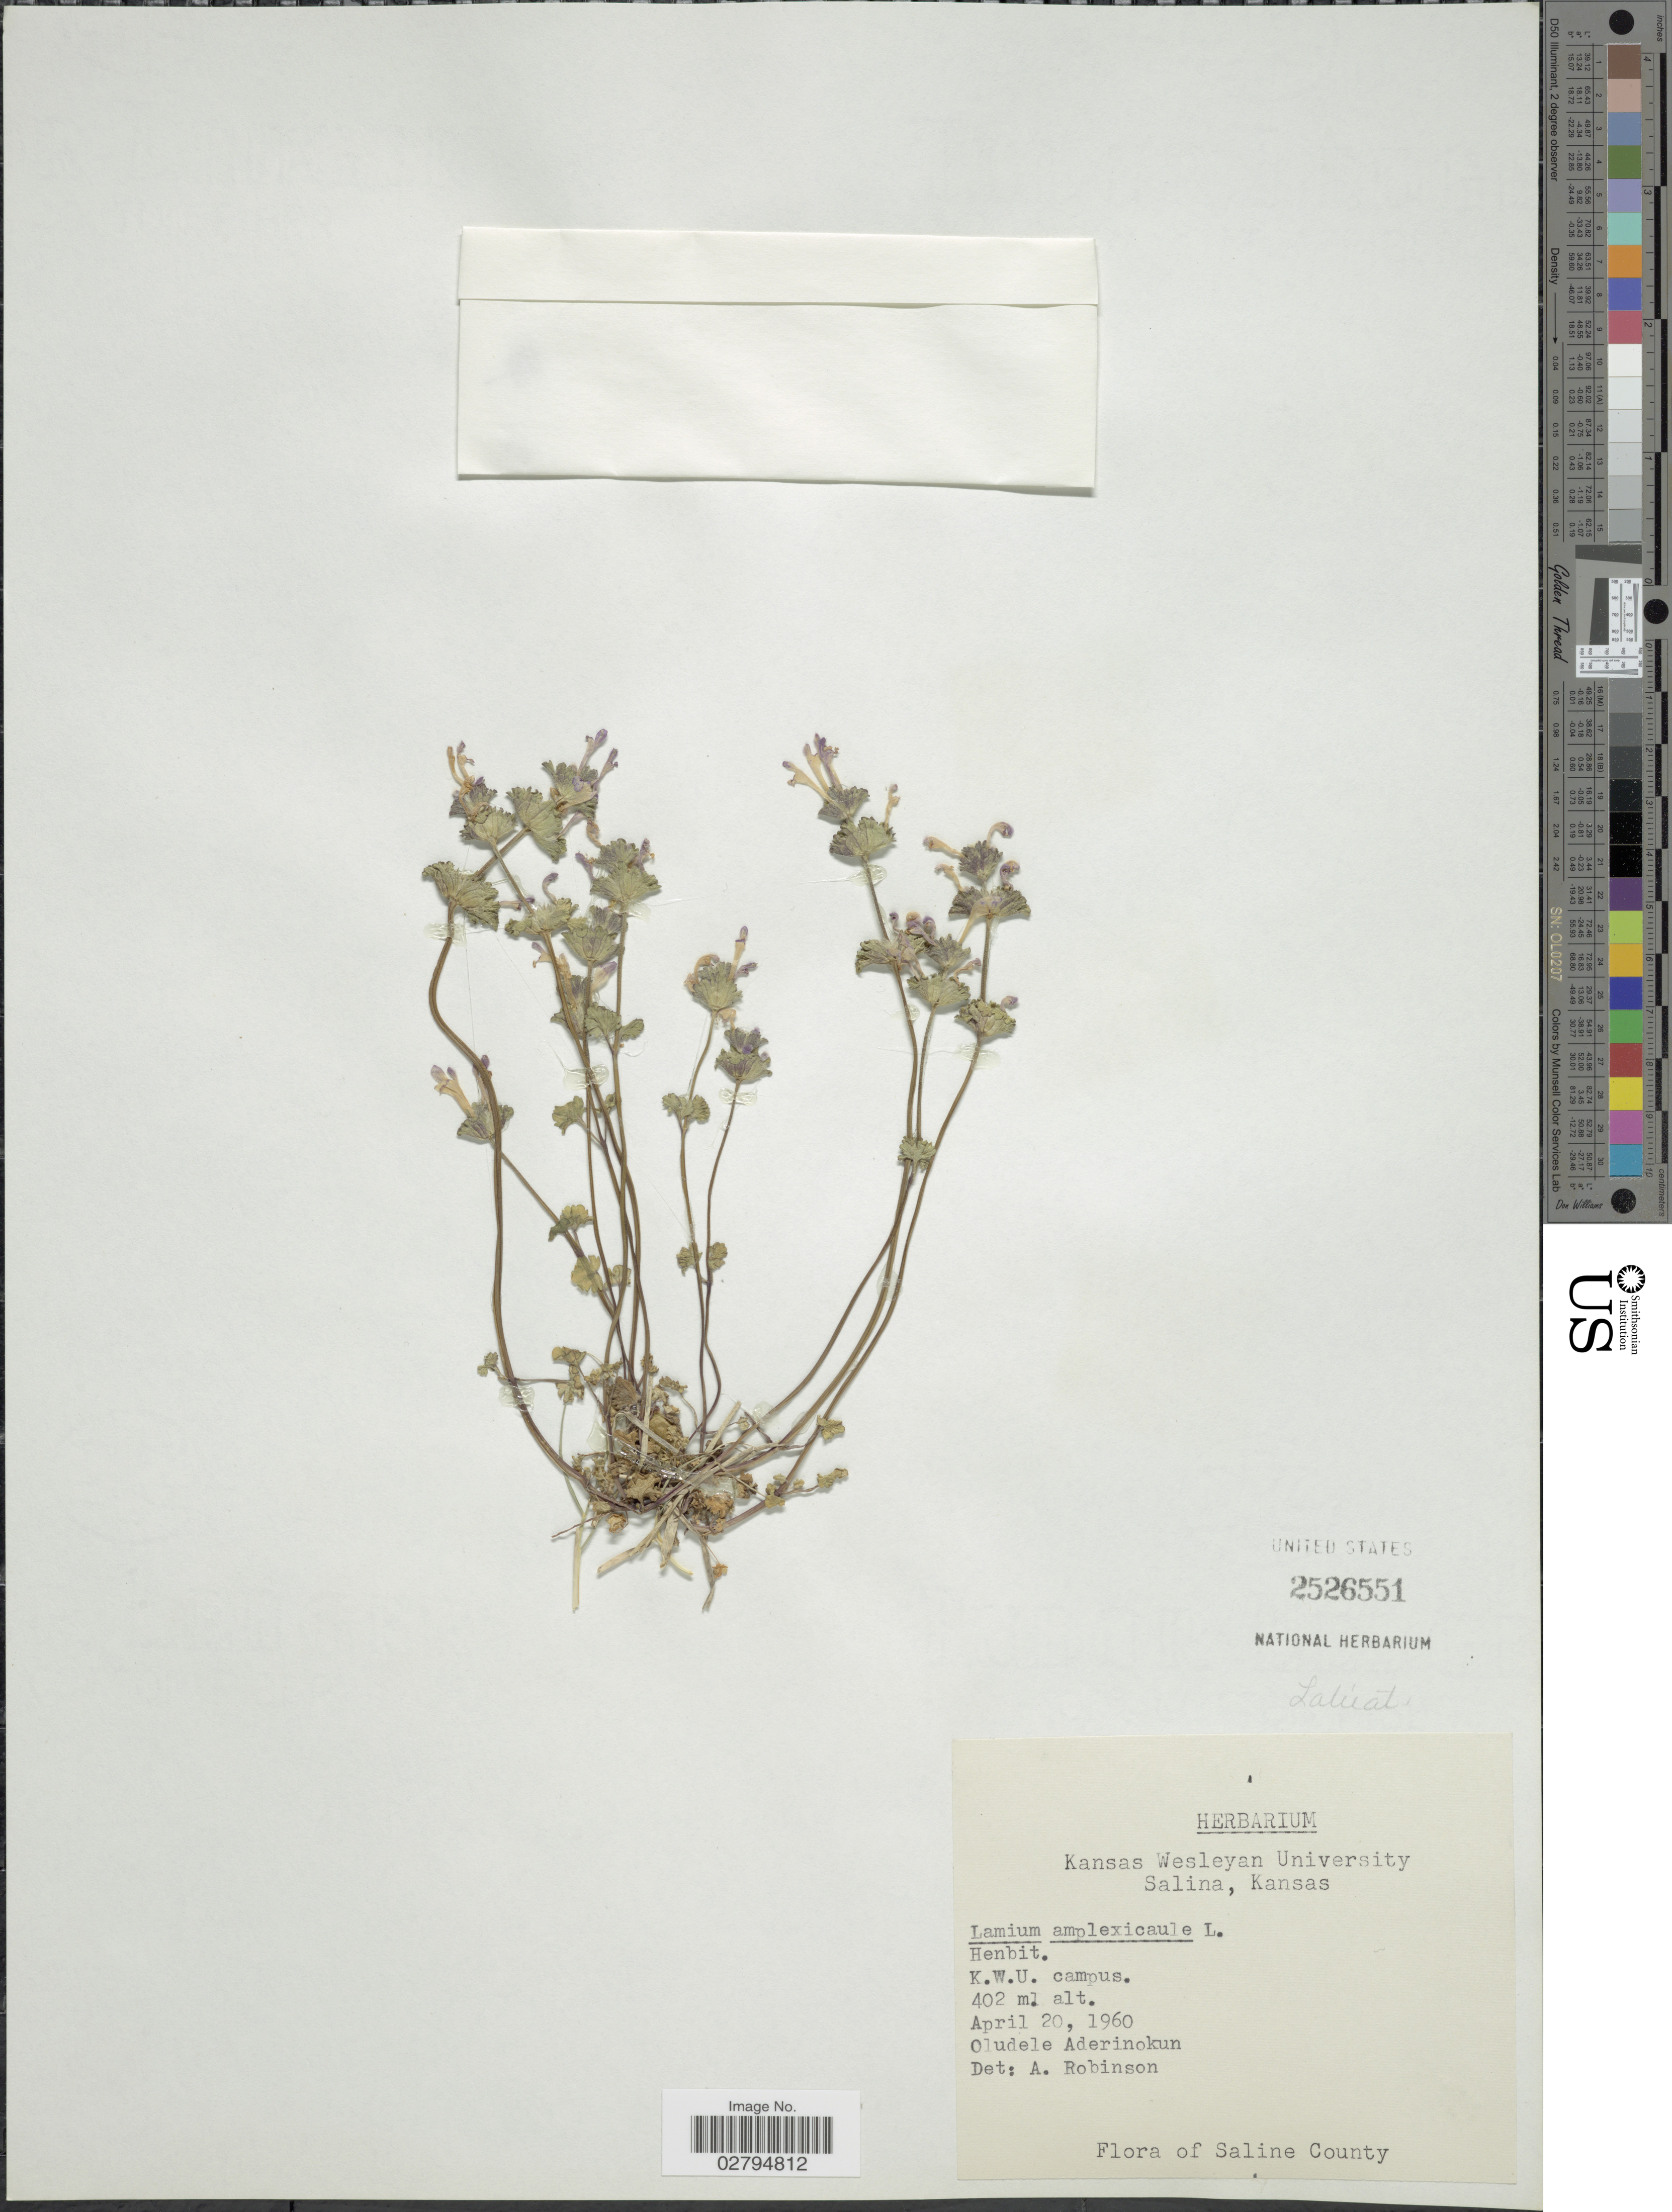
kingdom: Plantae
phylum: Tracheophyta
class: Magnoliopsida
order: Lamiales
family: Lamiaceae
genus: Lamium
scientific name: Lamium amplexicaule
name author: L.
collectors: O. Aderinokun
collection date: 1960-04-20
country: United States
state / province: Kansas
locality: K.W.U. campus. Saline County.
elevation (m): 402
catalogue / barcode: US 2526551